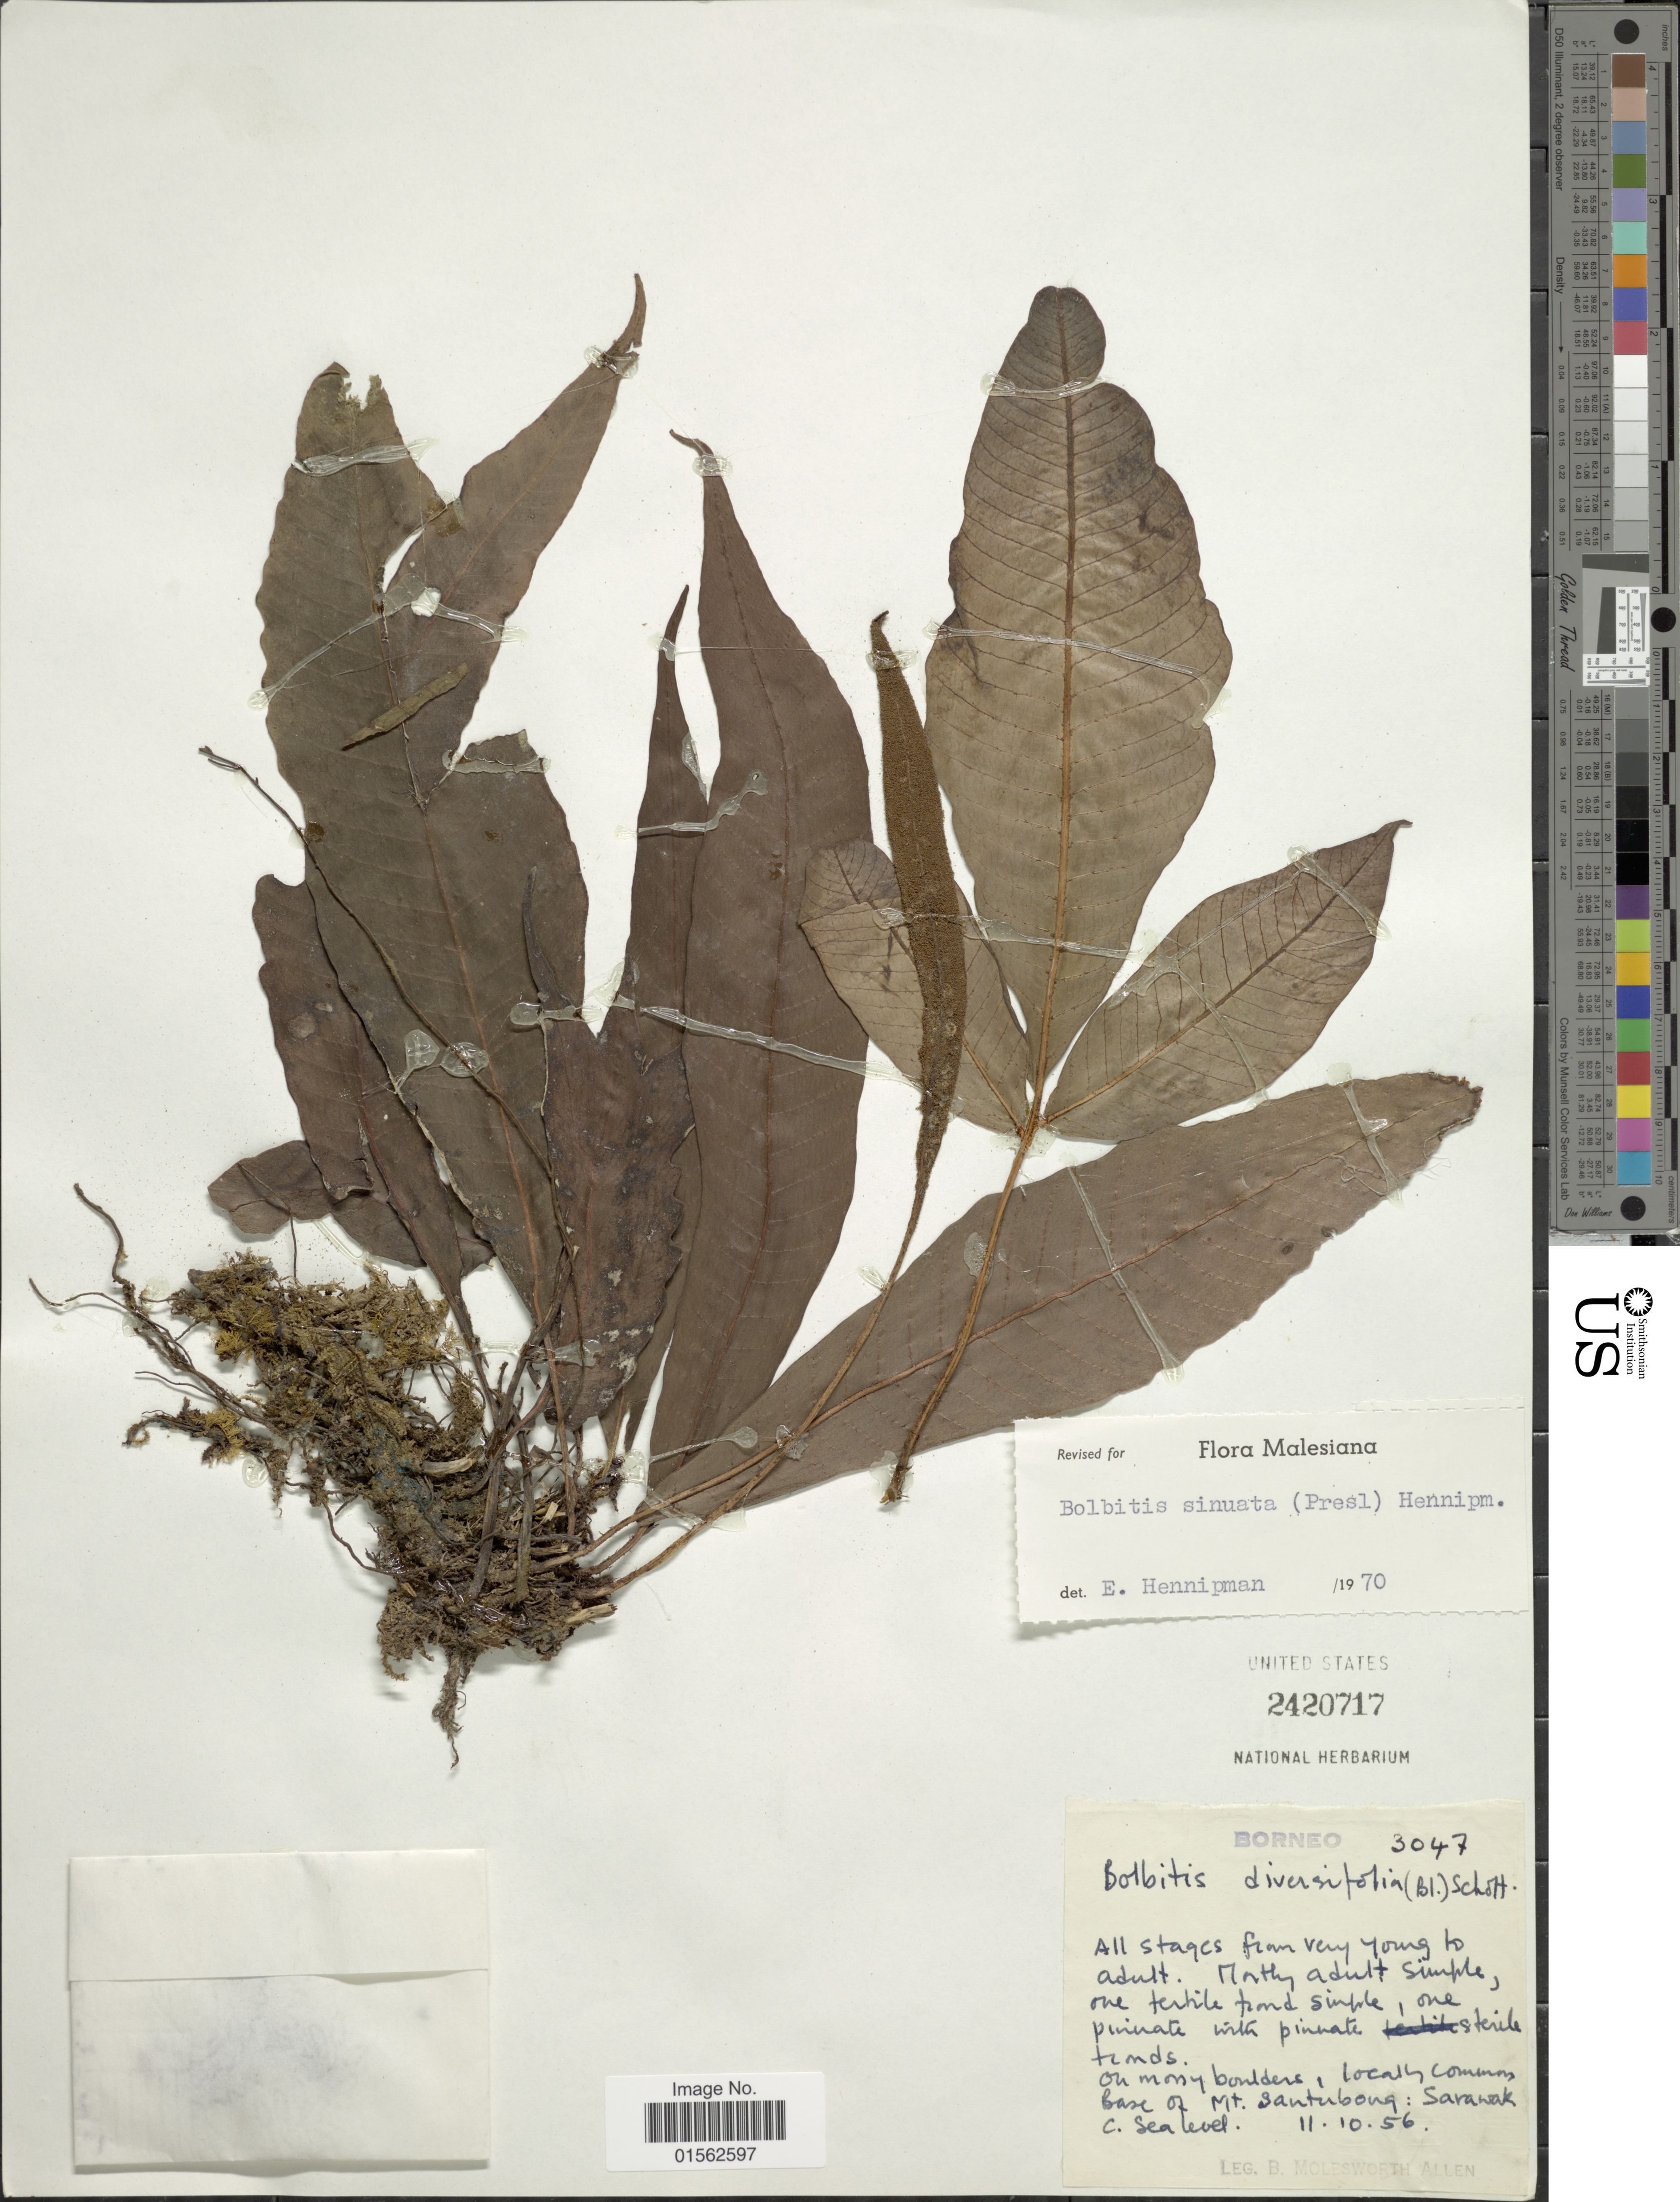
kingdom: Plantae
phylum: Tracheophyta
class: Polypodiopsida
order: Polypodiales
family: Dryopteridaceae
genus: Bolbitis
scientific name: Bolbitis sinuata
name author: (C. Presl) Hennipman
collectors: B. E. G. Molesworth-Allen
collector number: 3047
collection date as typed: Transcribed d/m/y: 11/10/56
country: Malaysia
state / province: Sarawak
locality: Borneo, base of Mt. Santubong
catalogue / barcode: US 2420717